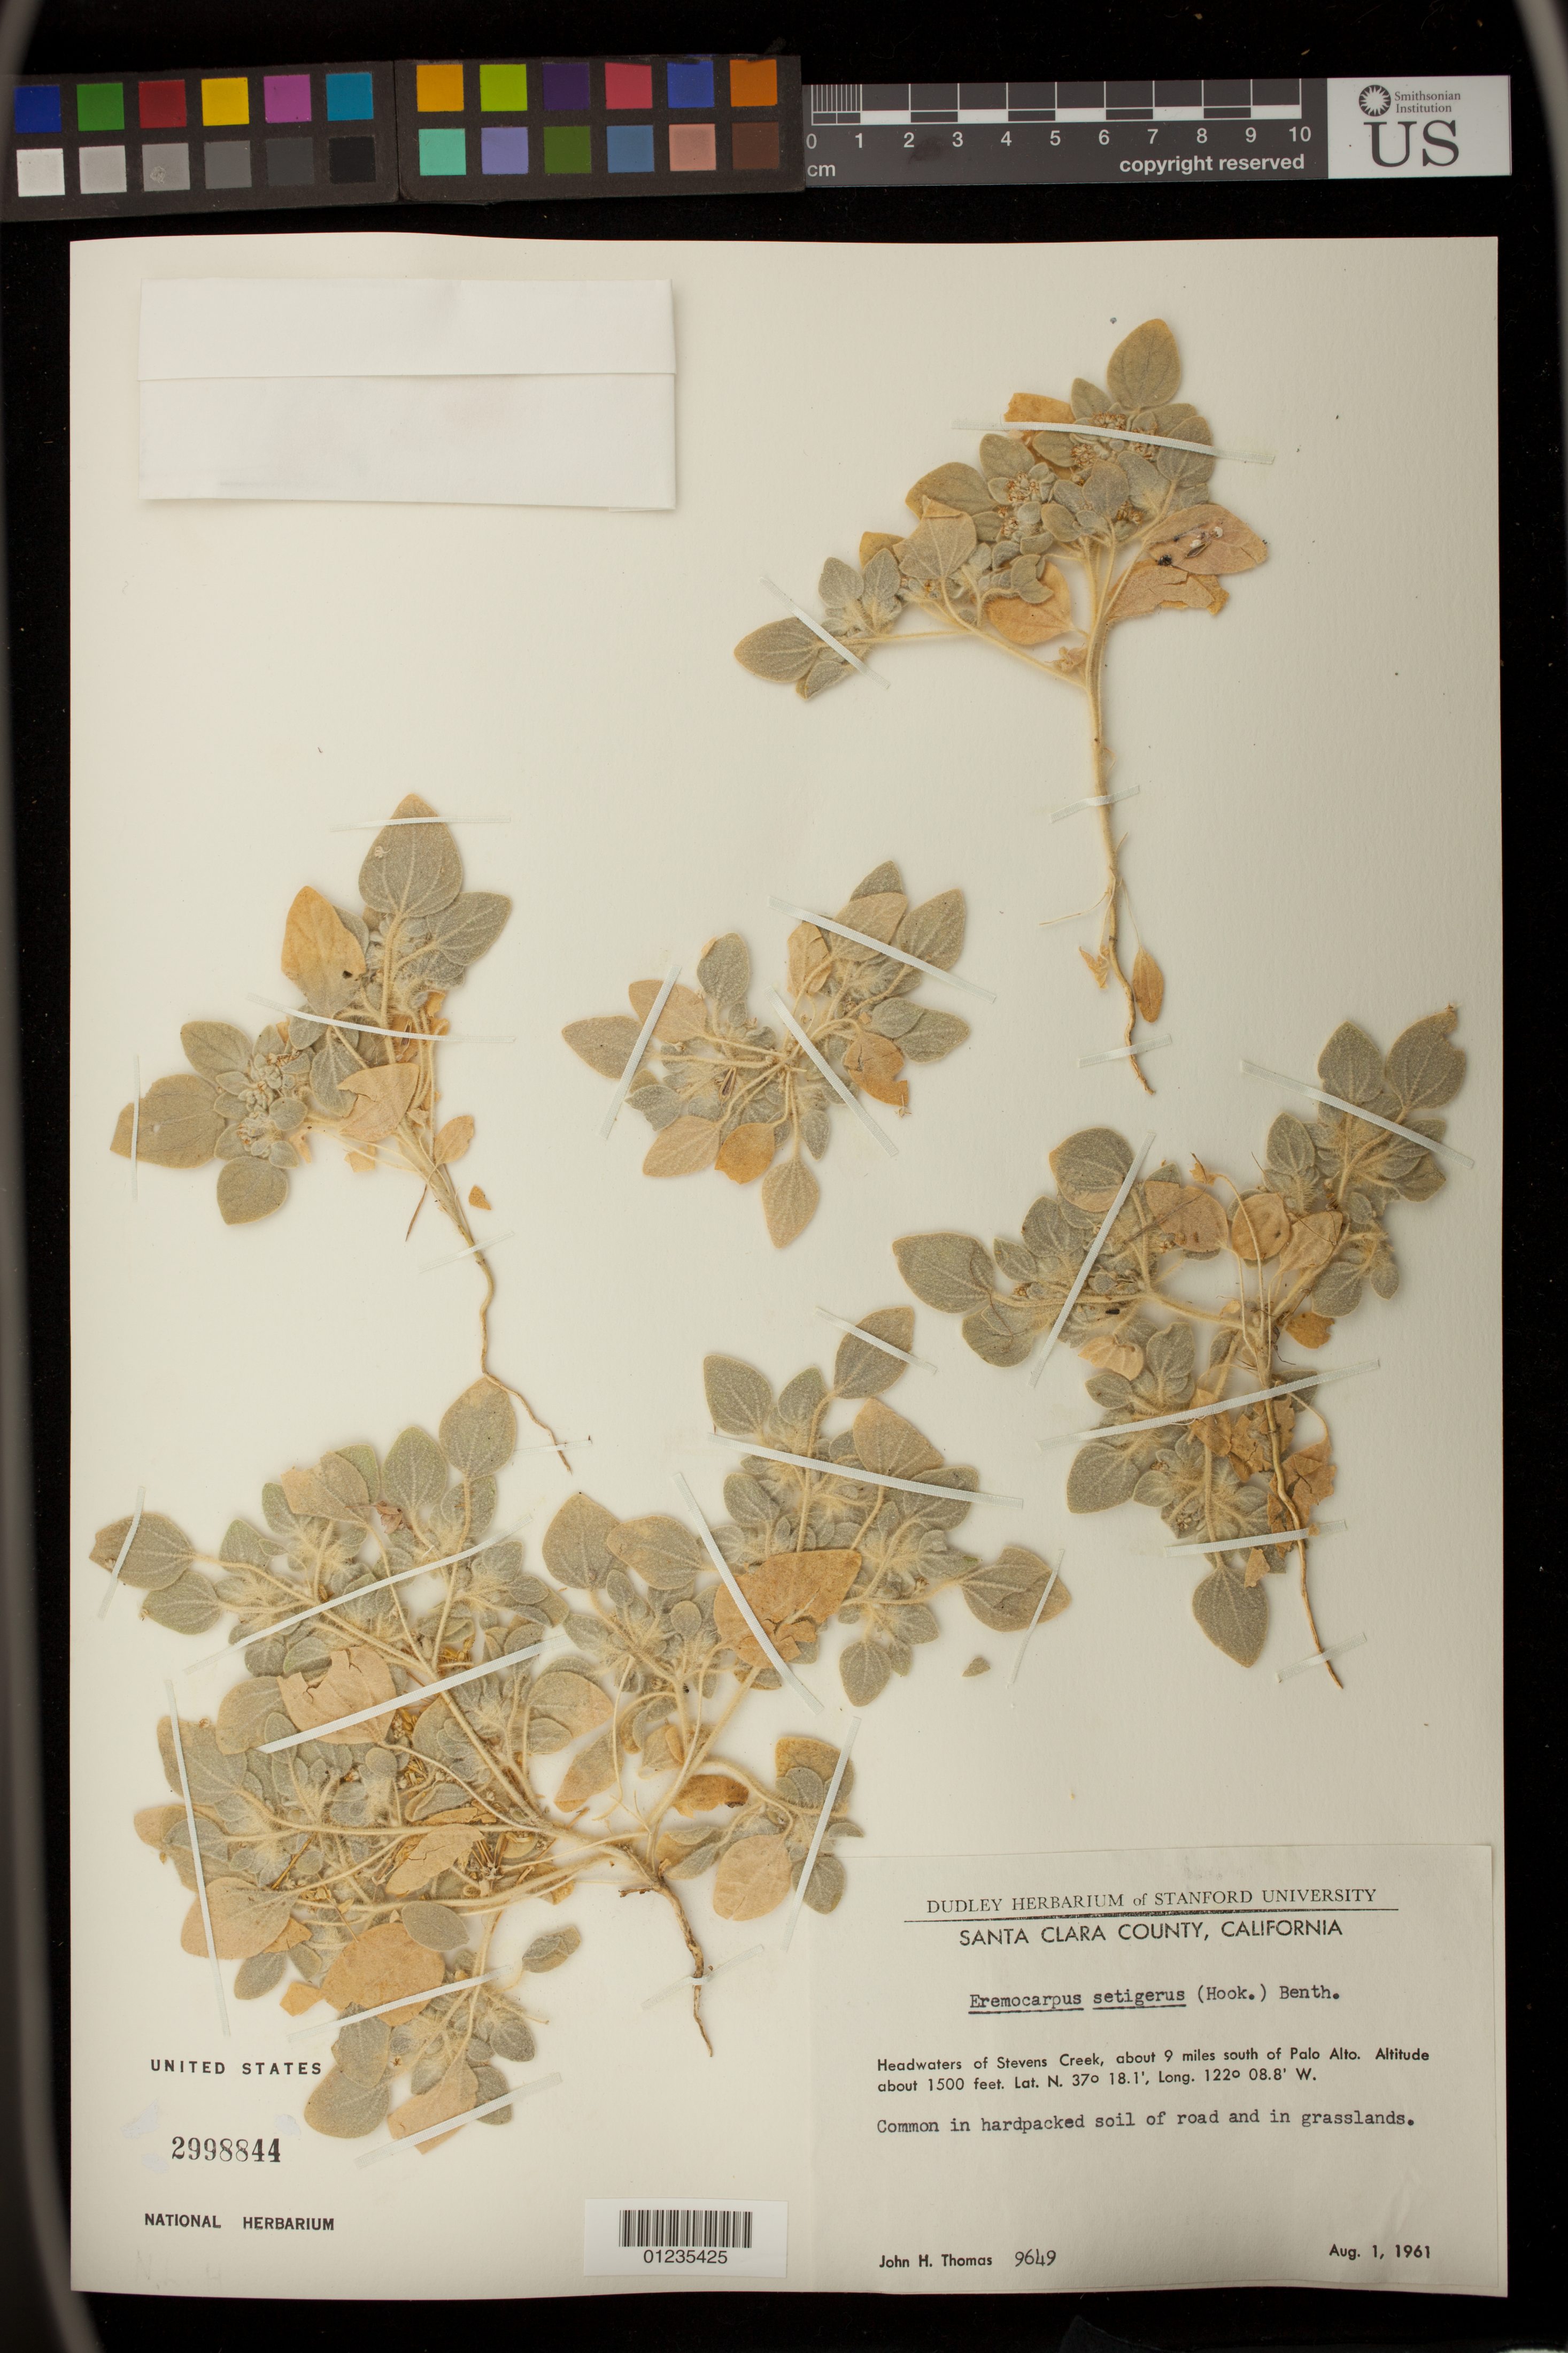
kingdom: Plantae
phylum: Tracheophyta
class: Magnoliopsida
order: Malpighiales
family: Euphorbiaceae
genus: Eremocarpus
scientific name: Eremocarpus setigerus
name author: (Hook.) Benth.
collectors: J. H. Thomas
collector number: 9649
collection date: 1961-08-01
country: United States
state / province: California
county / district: Santa Clara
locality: Headwaters of Stevens Creek, about 9 miles south o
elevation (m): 457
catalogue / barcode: US 2998844